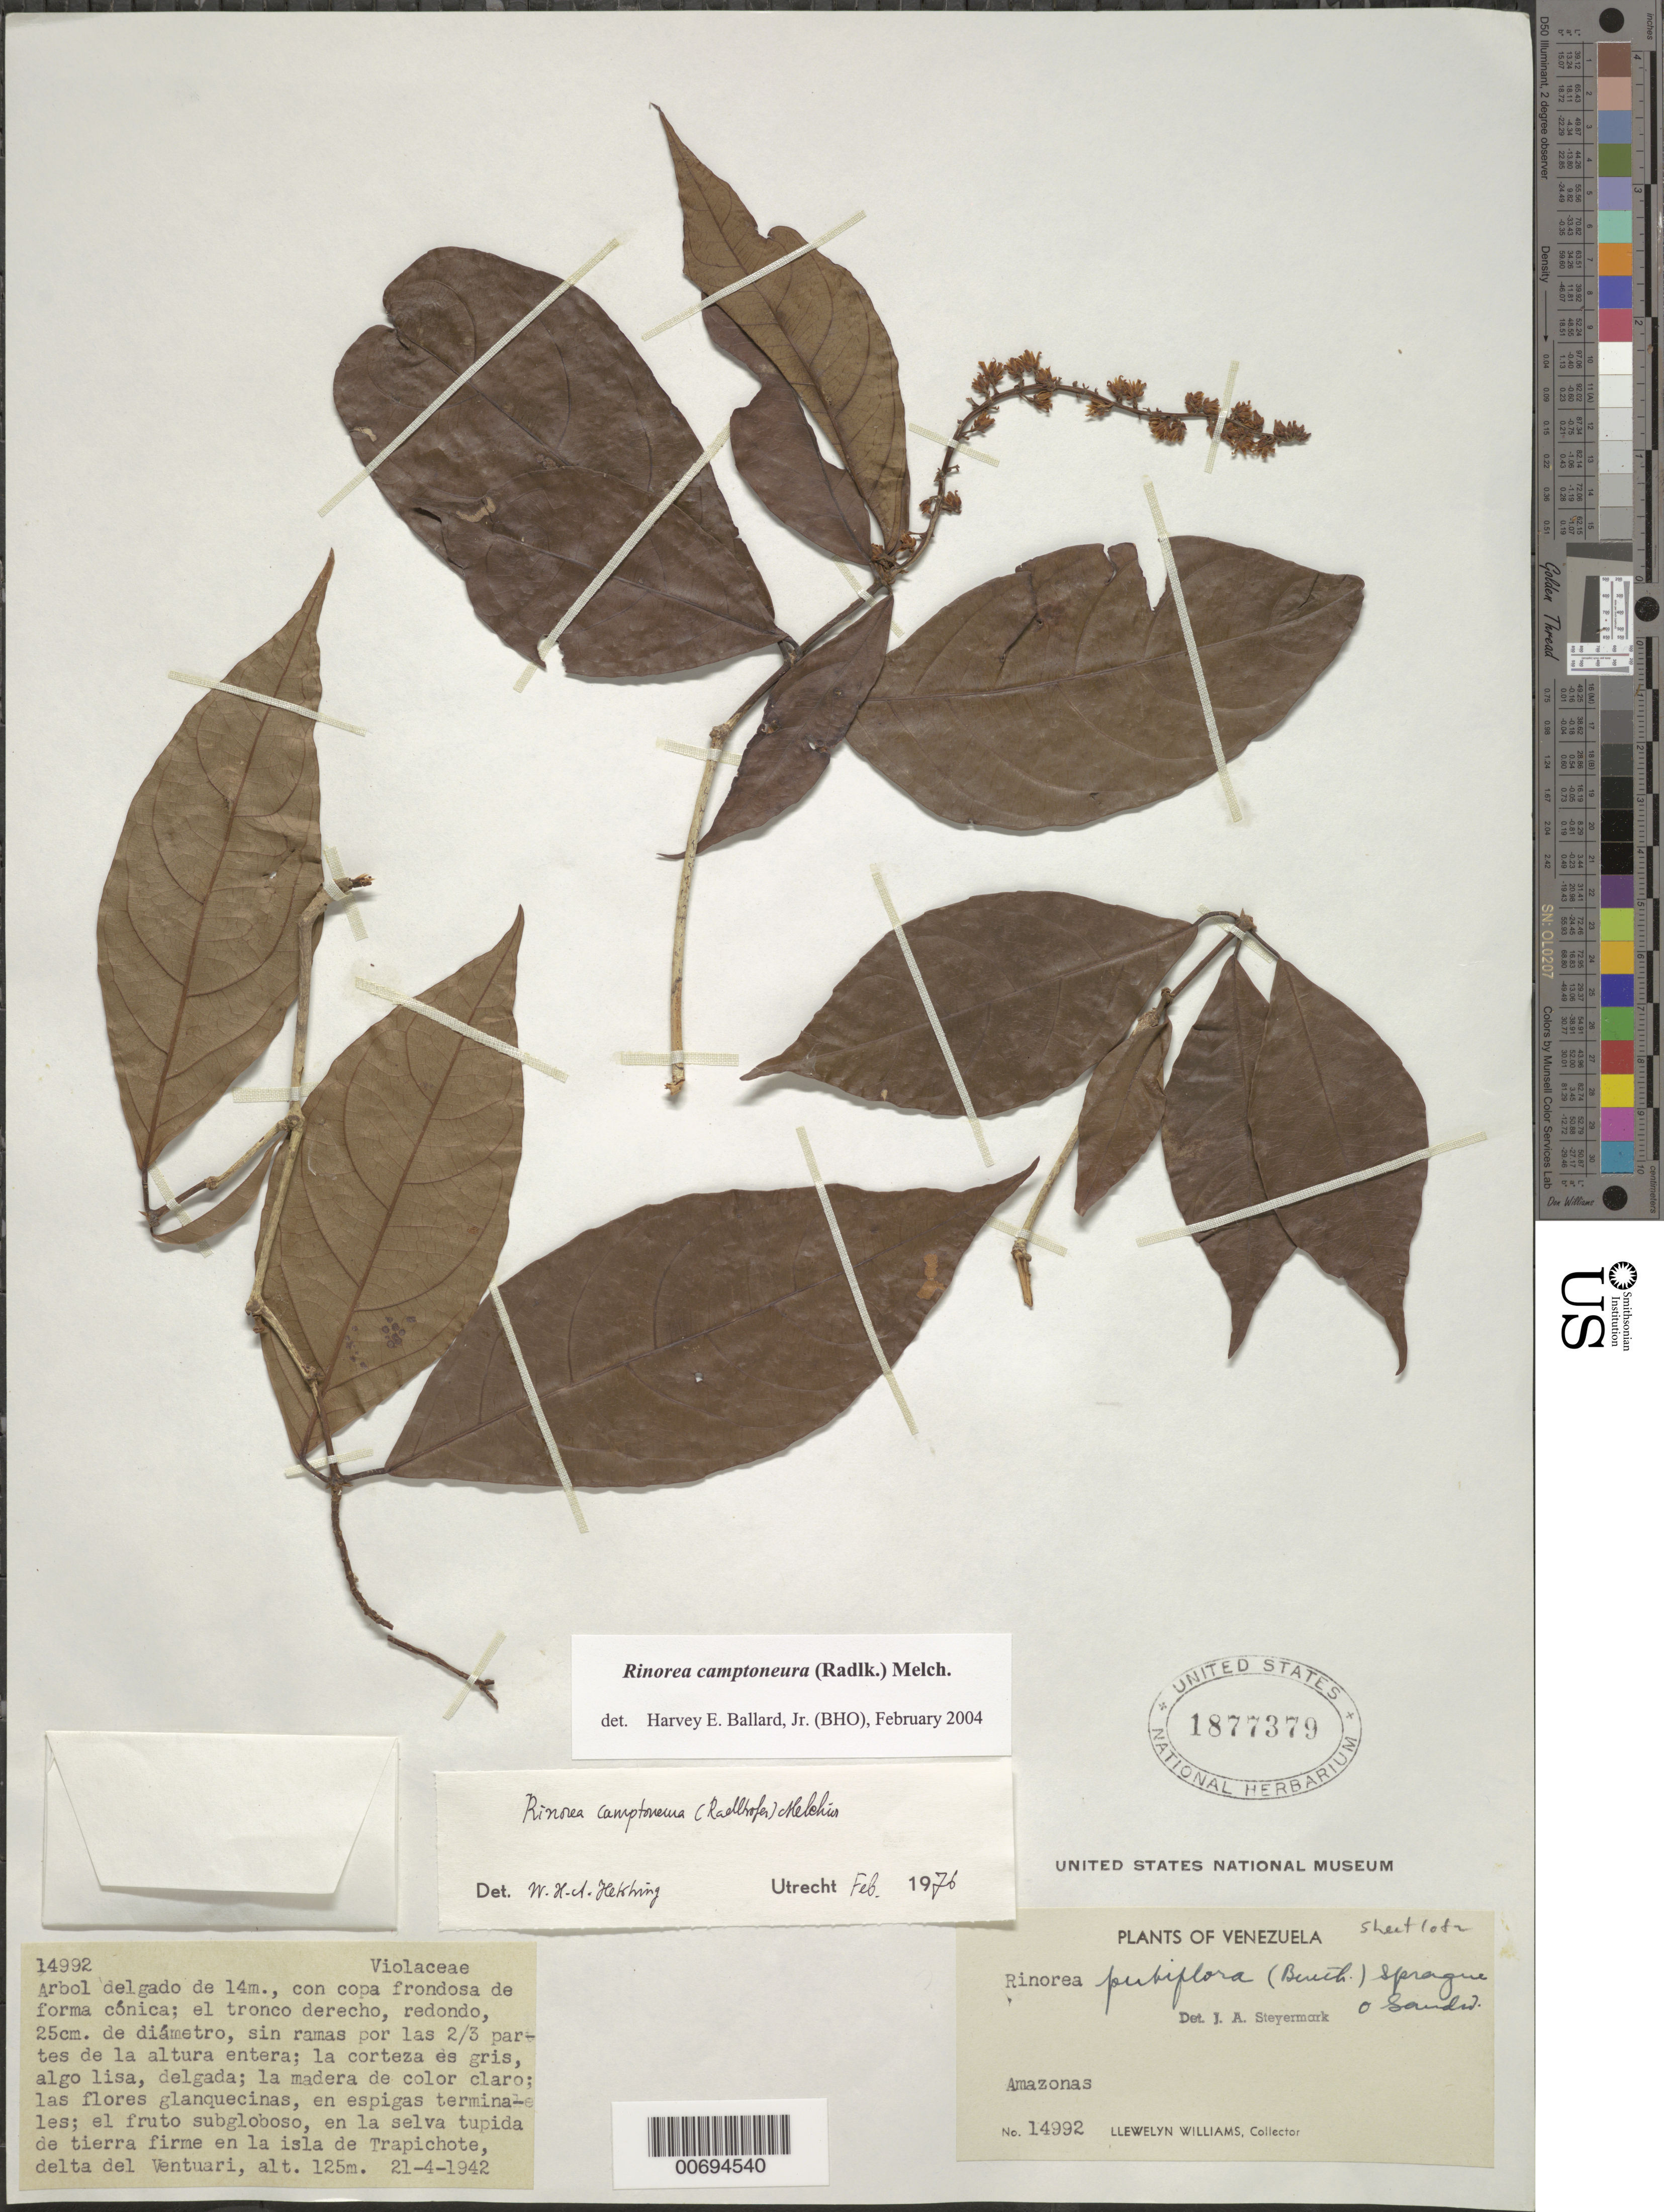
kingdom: Plantae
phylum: Tracheophyta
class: Magnoliopsida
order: Malpighiales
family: Violaceae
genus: Rinorea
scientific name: Rinorea camptoneura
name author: (Radlk.) Melch.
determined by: Ballard, Harvey E.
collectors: Ll. Williams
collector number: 14992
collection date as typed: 21-Apr-42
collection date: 1942-04-21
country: Venezuela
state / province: Amazonas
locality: Isla de Trapichote, delta del Ventuari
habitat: Selva tupida de tierra firme en la isla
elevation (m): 125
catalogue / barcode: US 1877379